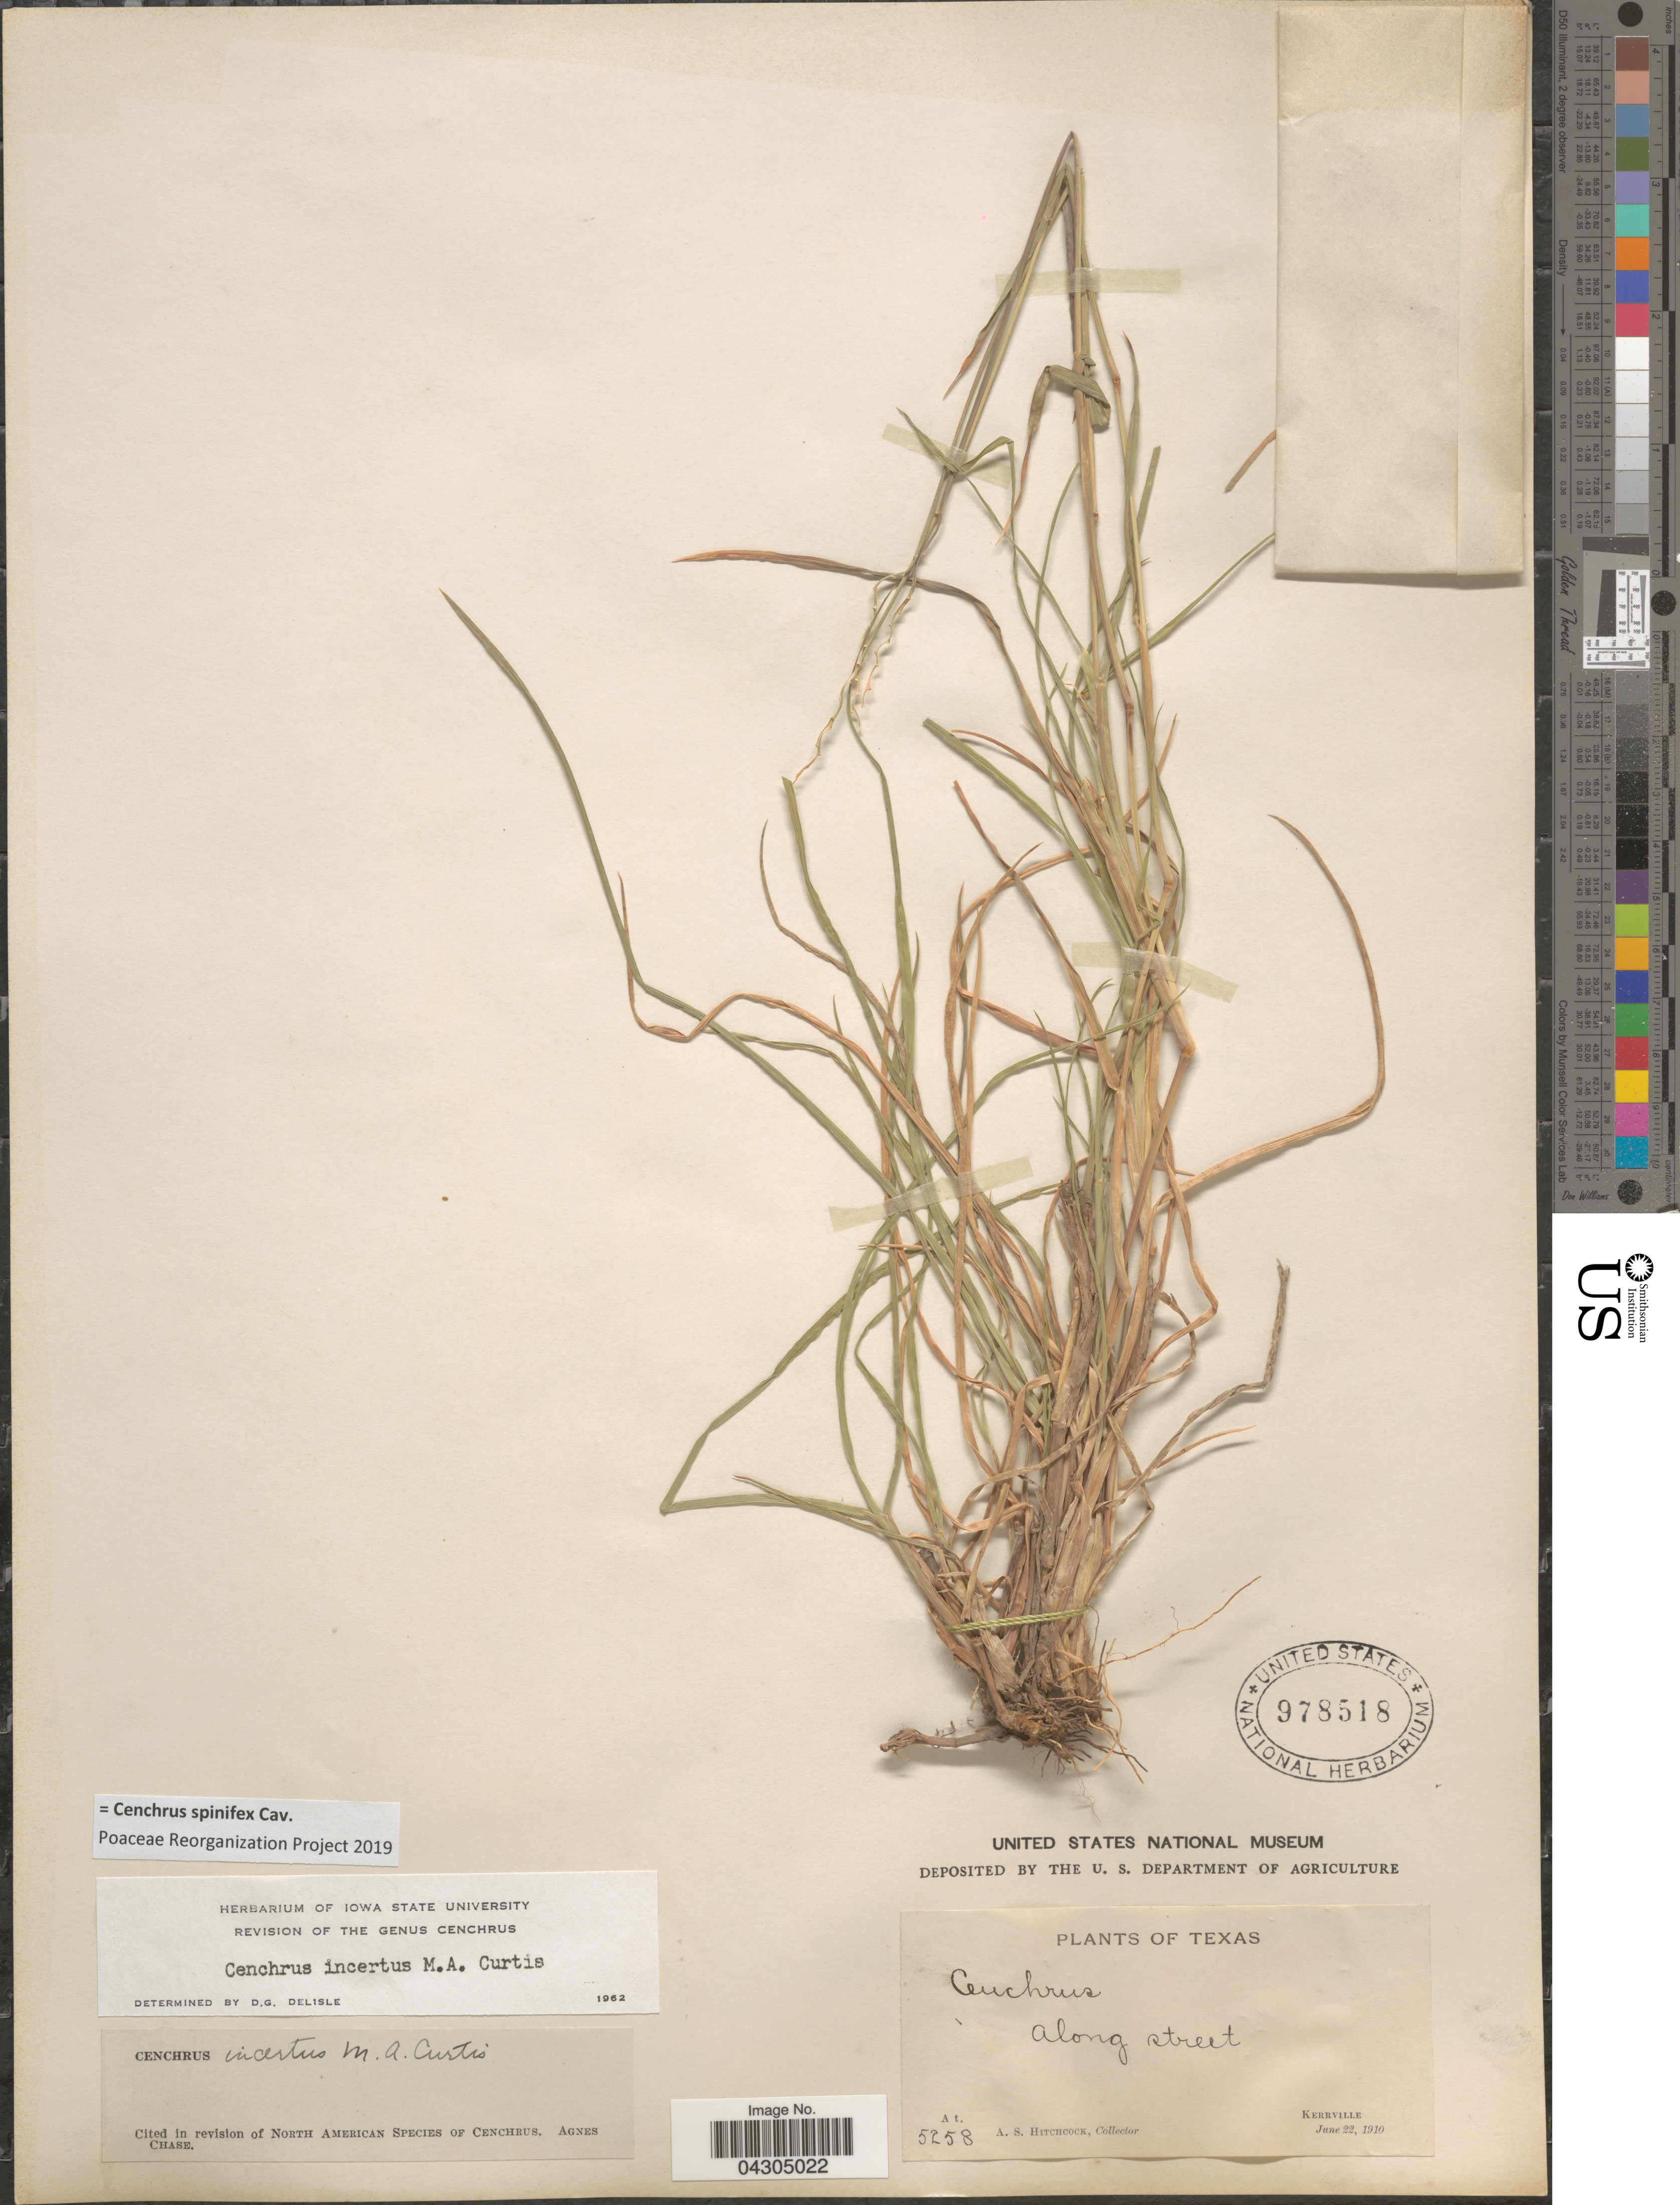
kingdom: Plantae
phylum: Tracheophyta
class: Liliopsida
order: Poales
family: Poaceae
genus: Cenchrus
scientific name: Cenchrus spinifex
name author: Cav.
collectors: A. S. Hitchcock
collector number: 5258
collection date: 1910-06-22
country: United States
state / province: Texas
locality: Along street. Kerrville.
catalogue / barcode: US 978518